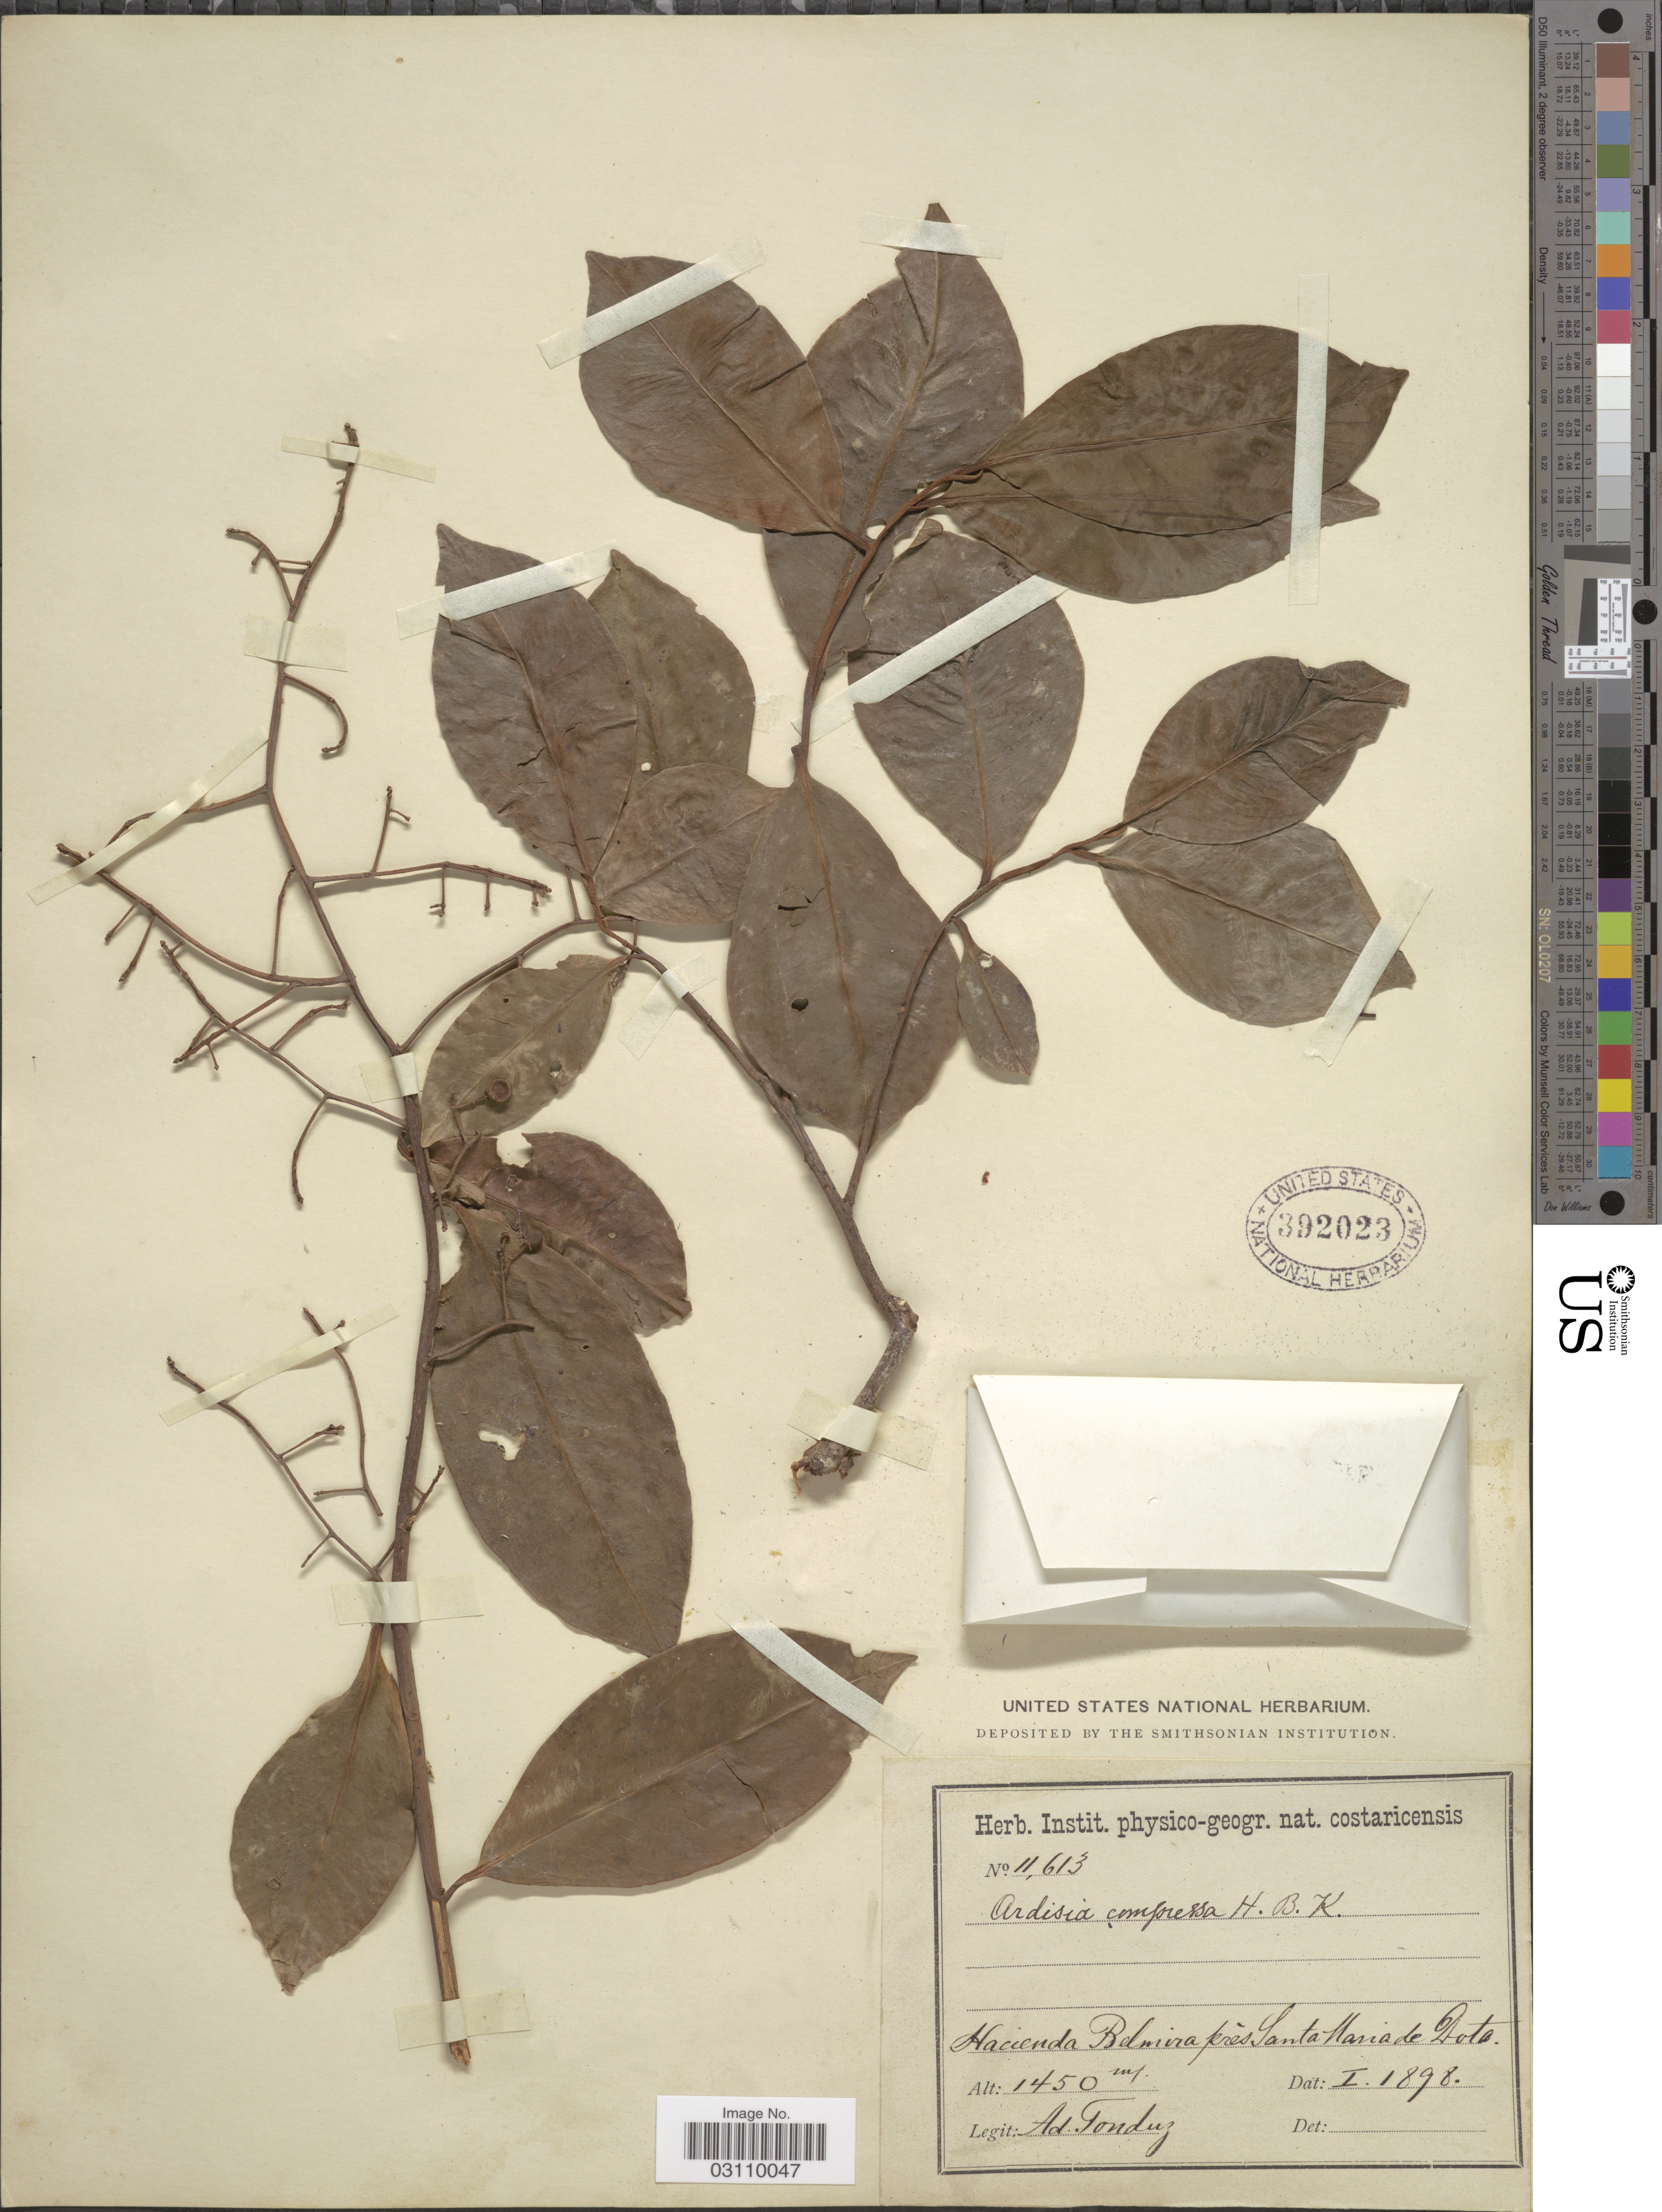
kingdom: Plantae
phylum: Tracheophyta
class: Magnoliopsida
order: Ericales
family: Primulaceae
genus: Ardisia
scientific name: Ardisia compressa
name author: Kunth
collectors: A. Tonduz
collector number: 11613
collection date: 1898-01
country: Costa Rica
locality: Hacienda Belmira près Santa Maria de Dota.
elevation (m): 1450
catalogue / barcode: US 392023